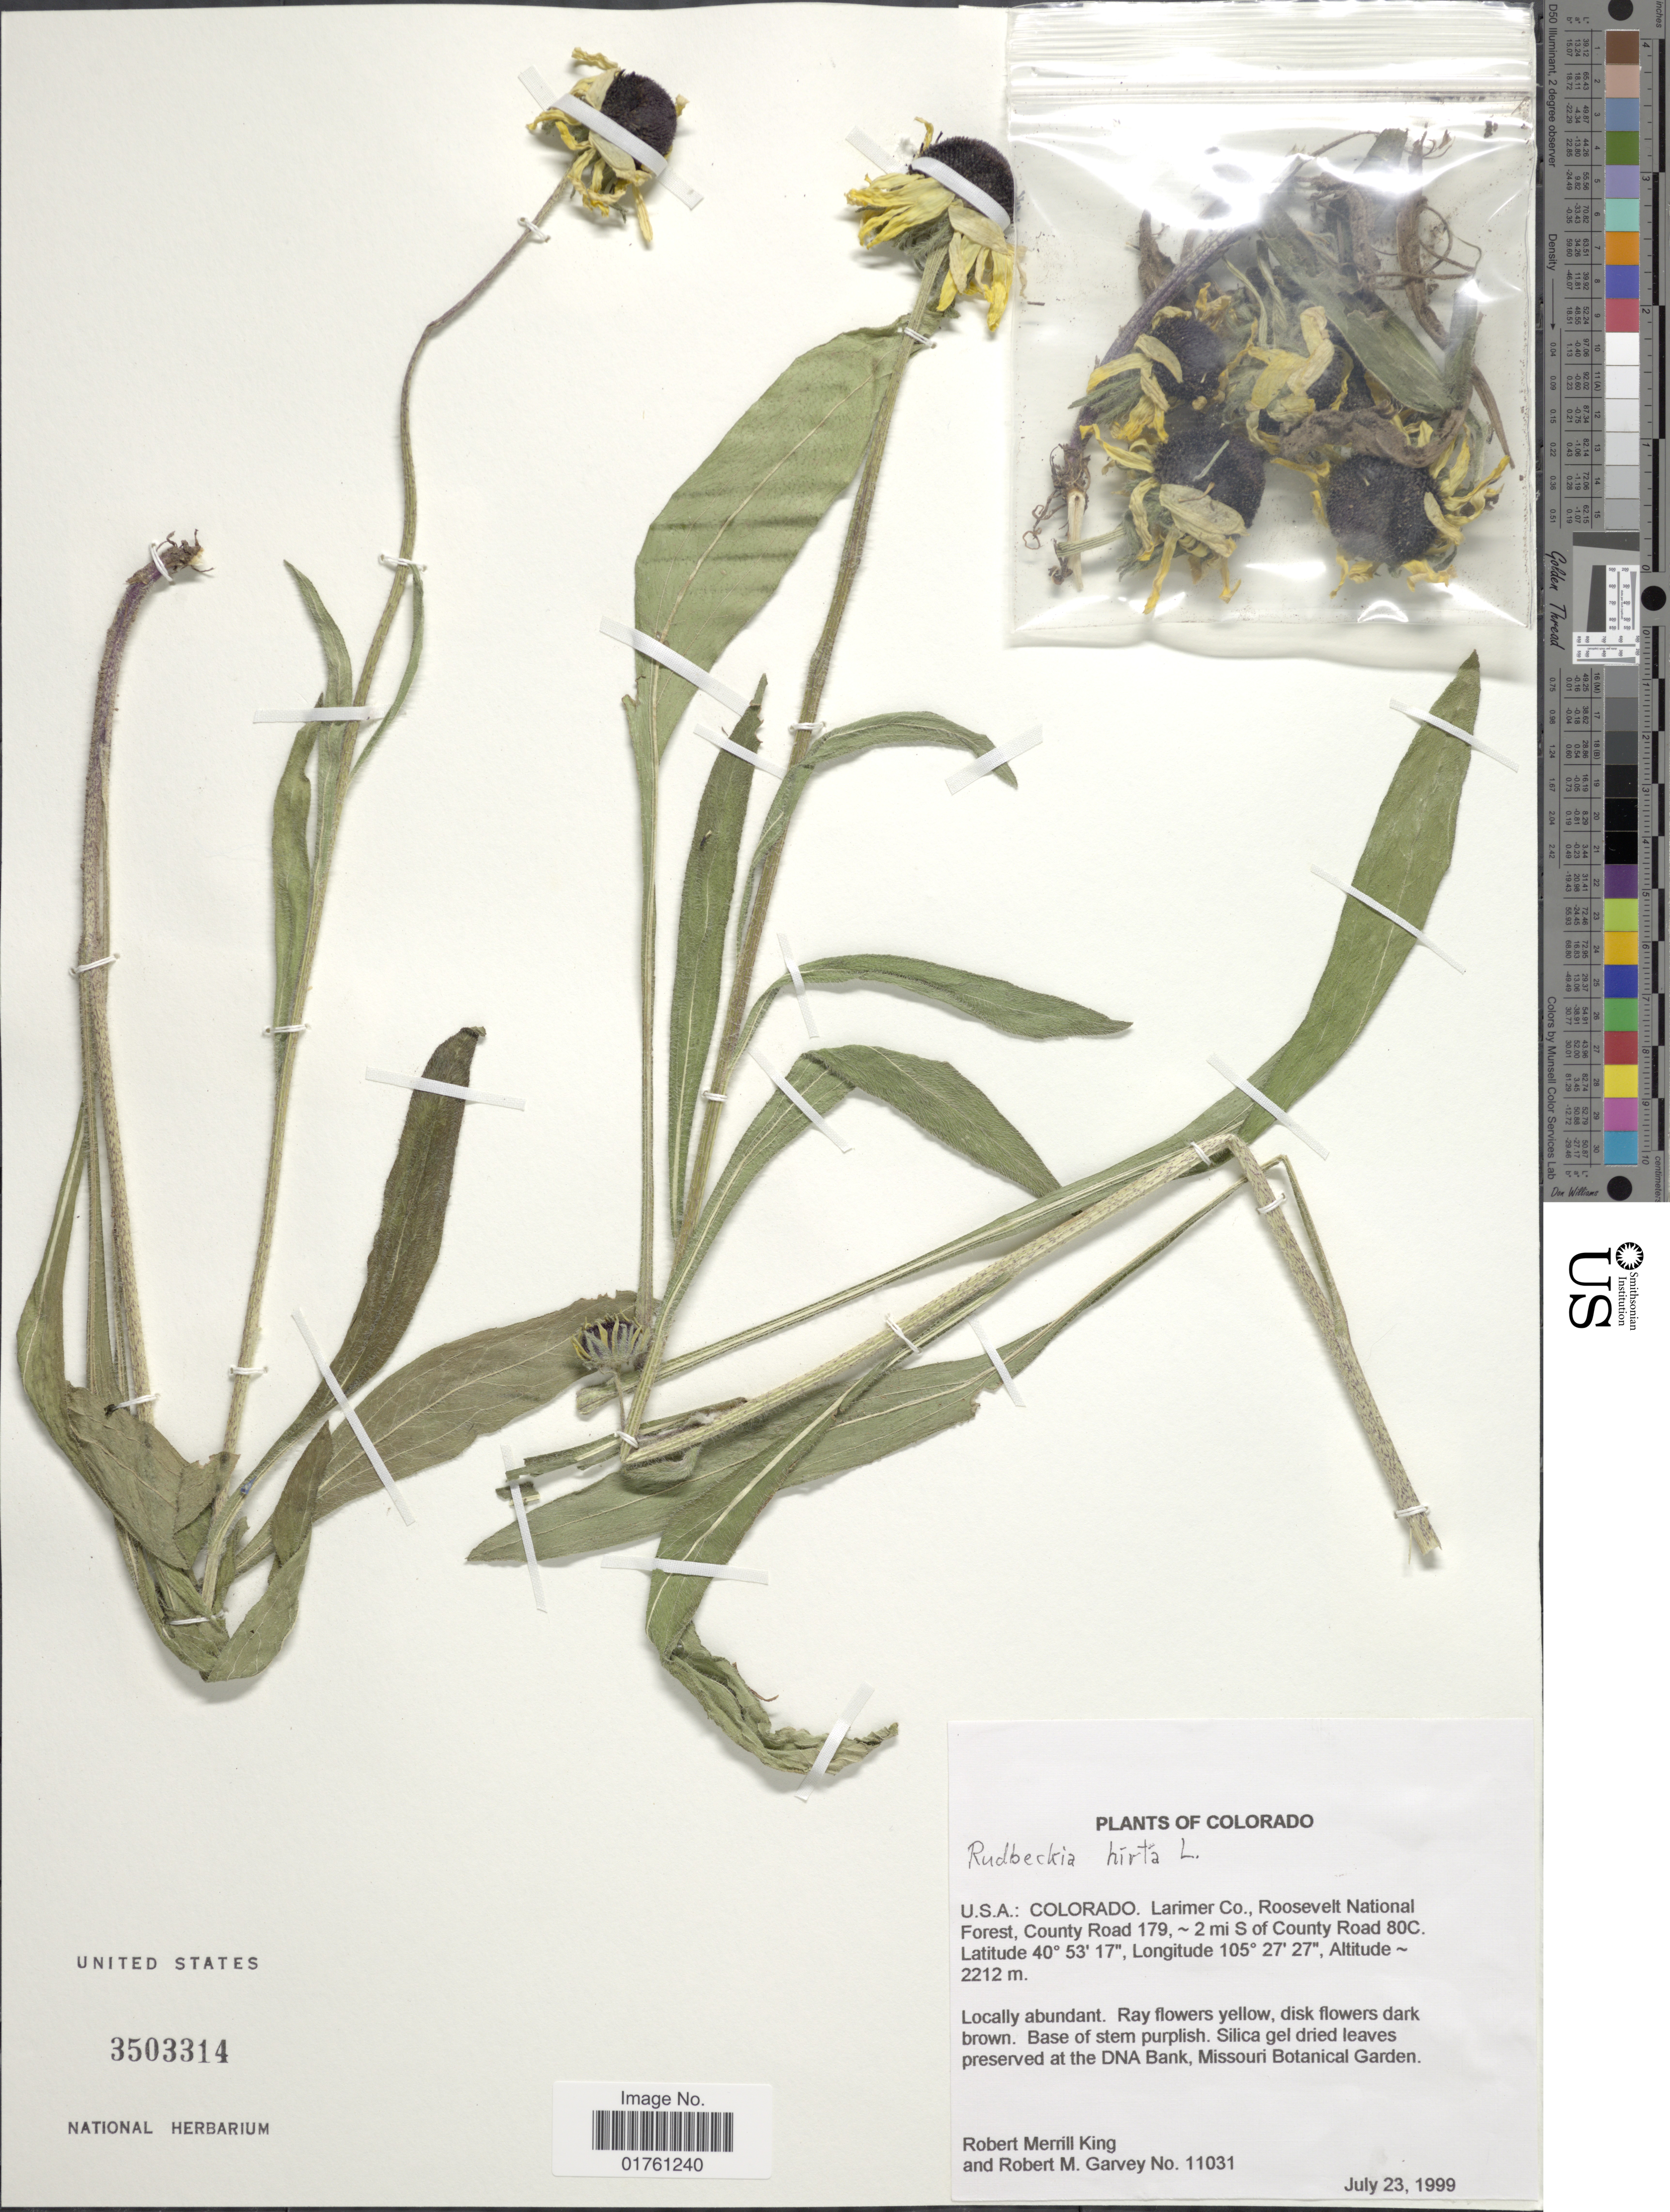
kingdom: Plantae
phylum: Tracheophyta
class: Magnoliopsida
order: Asterales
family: Asteraceae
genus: Rudbeckia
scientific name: Rudbeckia hirta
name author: L.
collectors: R. M. King & R. Garvey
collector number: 11031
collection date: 1999-07-23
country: United States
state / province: Colorado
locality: Larimer Co., Roosevelt National Forest, County Road 179 2 mi S of County Road 80C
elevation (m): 2212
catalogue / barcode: US 3503314